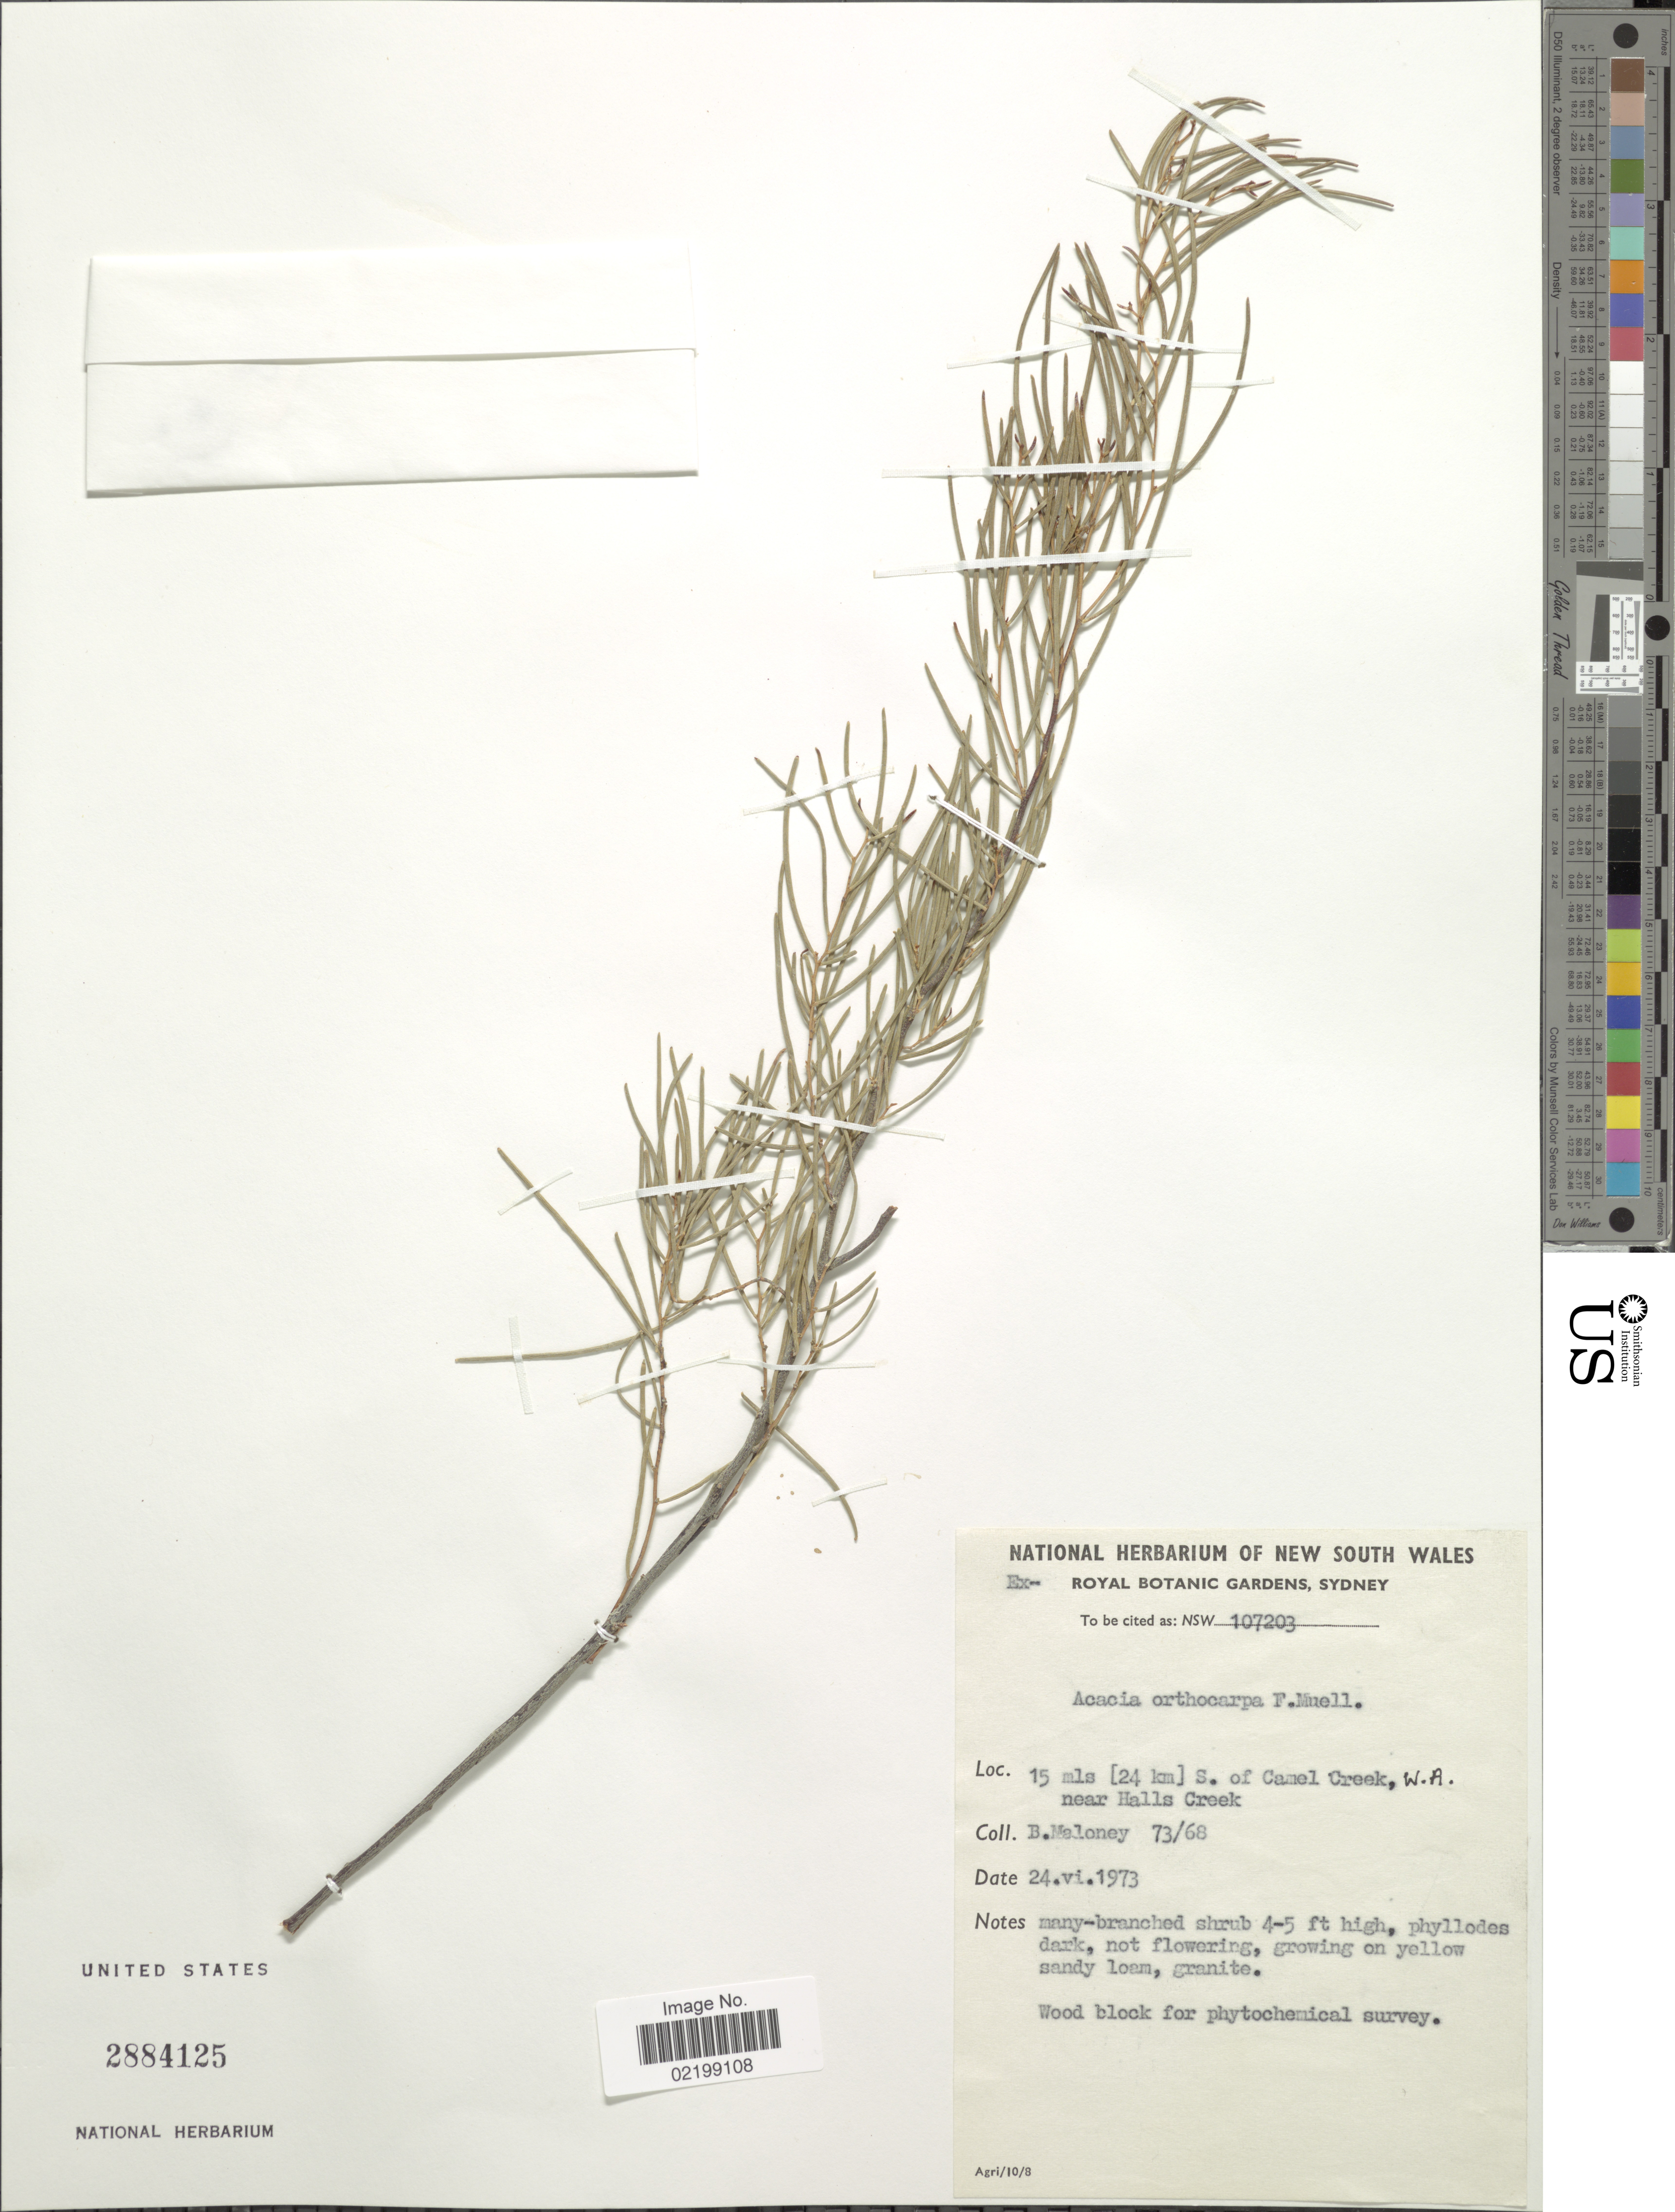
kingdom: Plantae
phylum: Tracheophyta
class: Magnoliopsida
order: Fabales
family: Fabaceae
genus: Acacia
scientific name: Acacia orthocarpa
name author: F. Muell.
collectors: B. Maloney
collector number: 73/68/107203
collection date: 1973-06-24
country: Australia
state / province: Western Australia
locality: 15 mls (24 km) S. of Camel Creek, near Halls Creek, growing on yellow sandy loam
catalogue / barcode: US 2884125